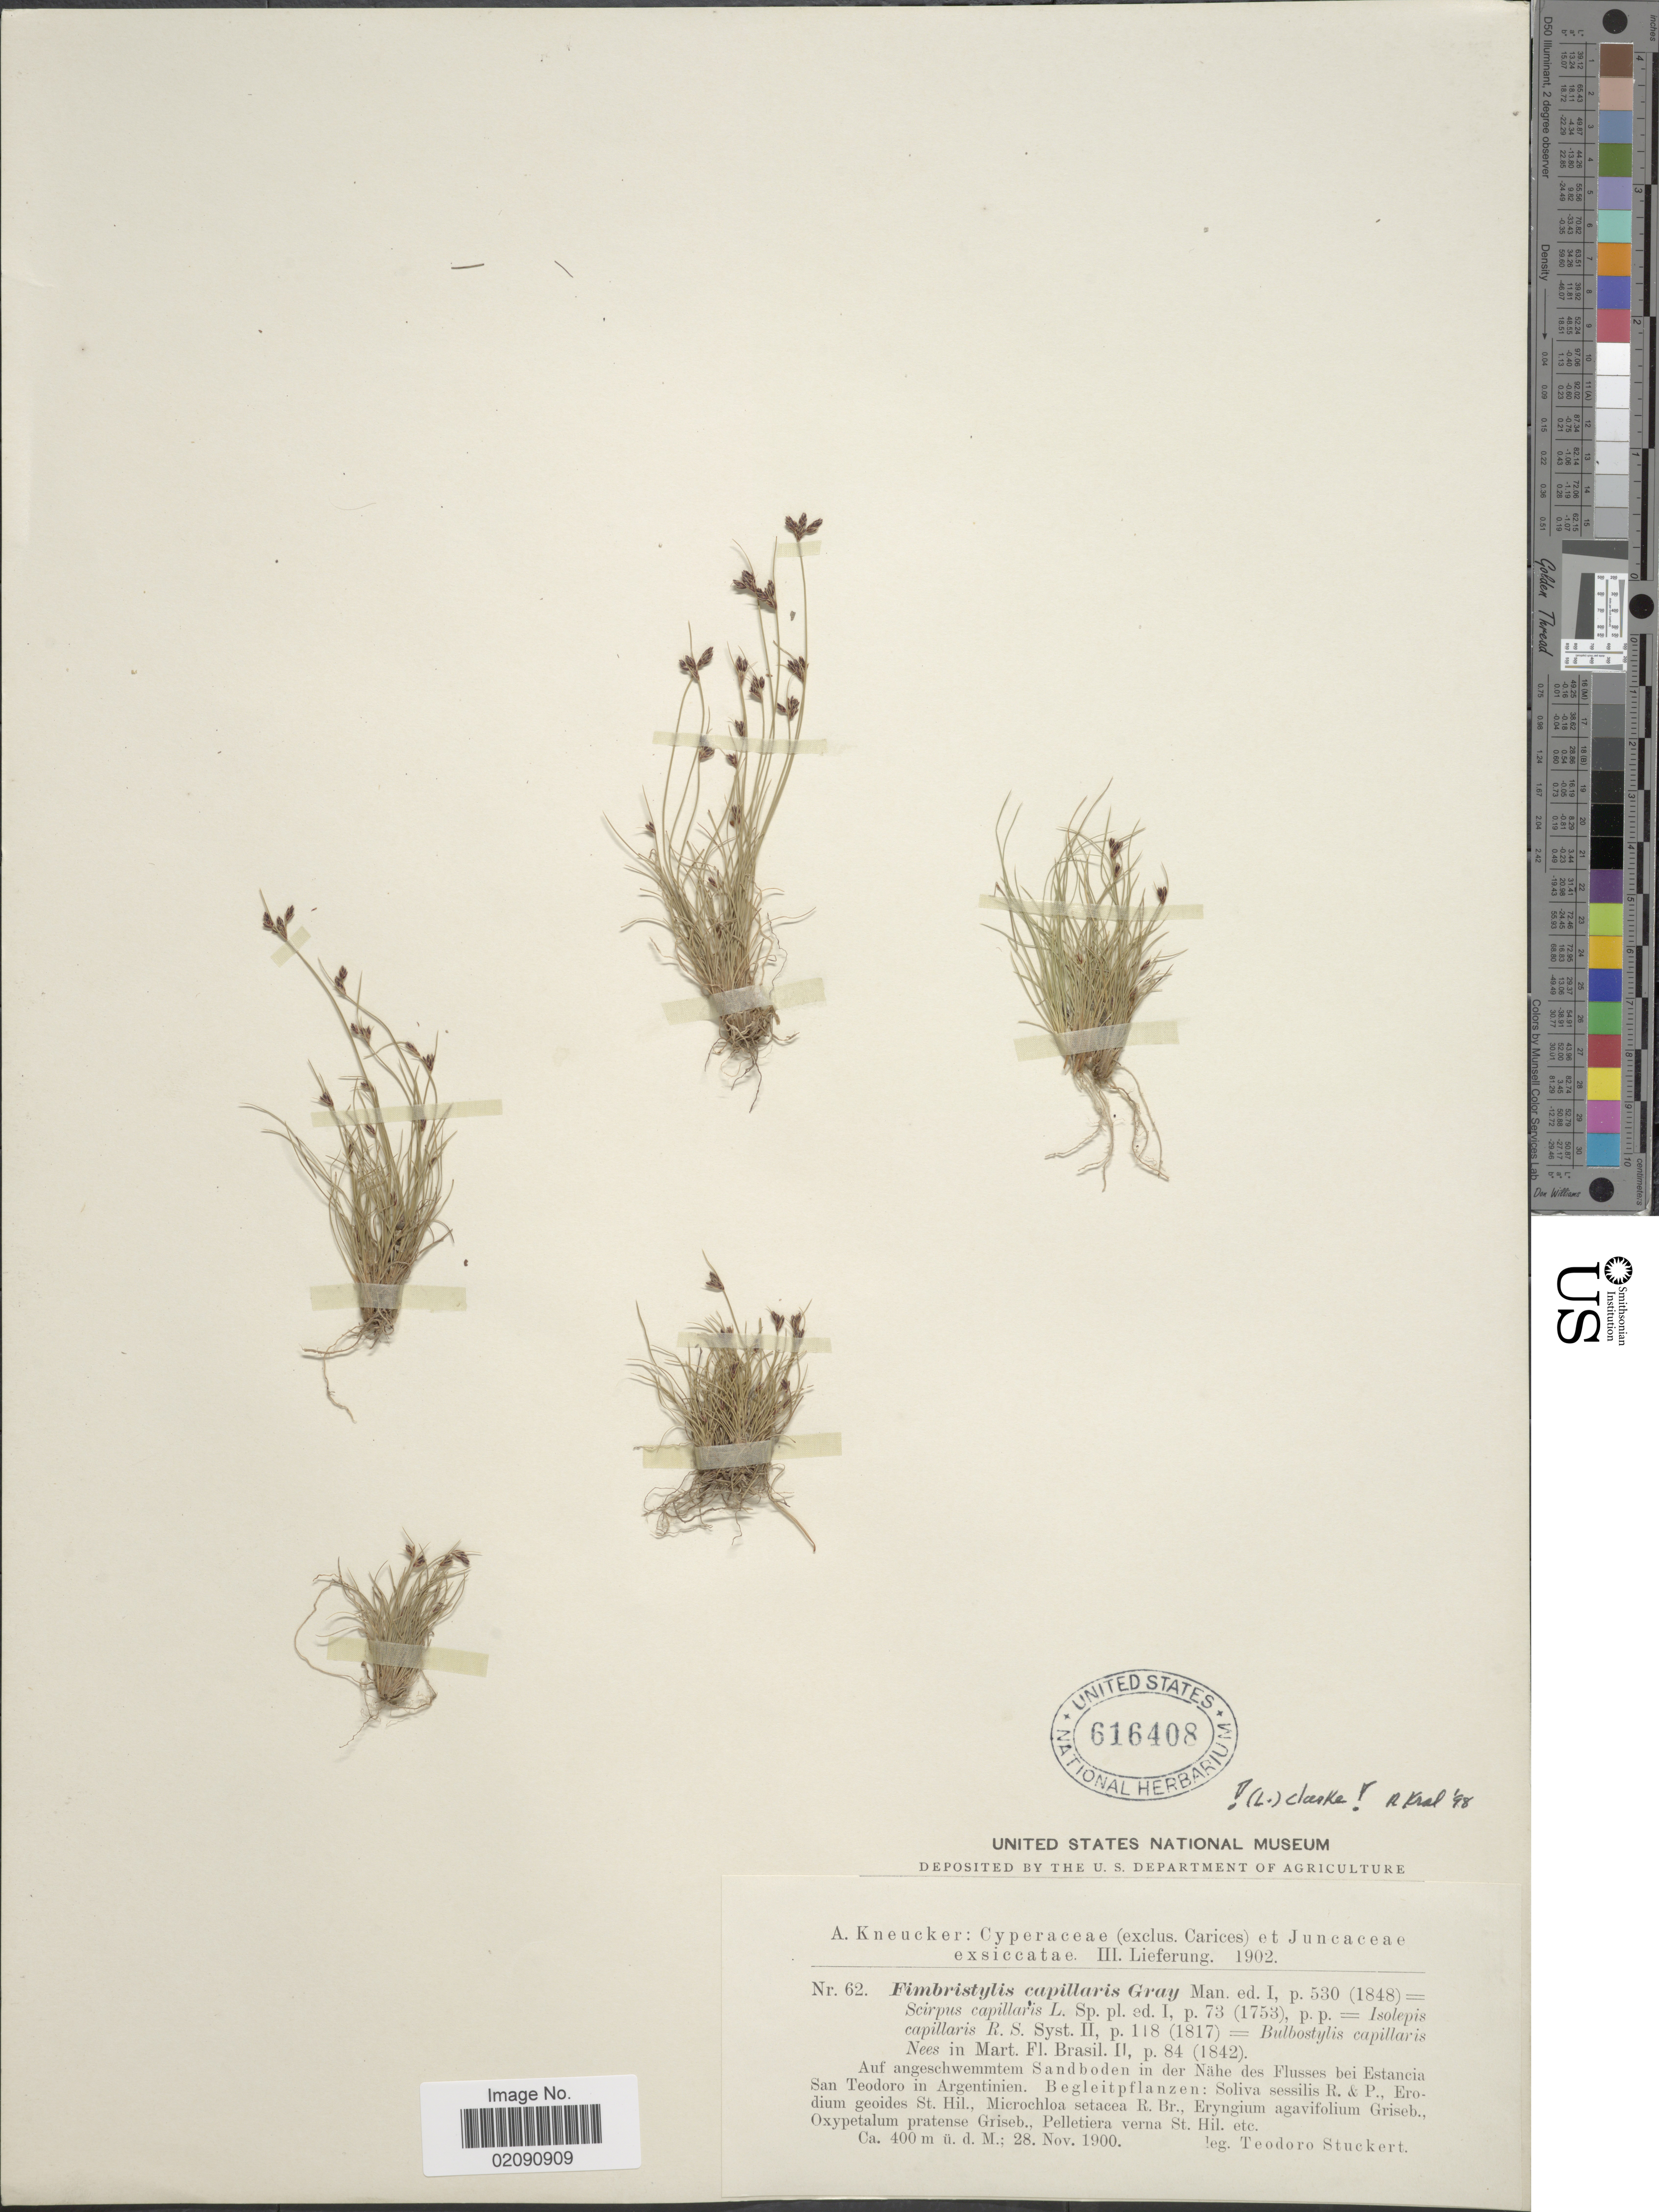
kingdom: Plantae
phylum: Tracheophyta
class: Liliopsida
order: Poales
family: Cyperaceae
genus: Bulbostylis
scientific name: Bulbostylis communis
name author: M. G. López & D.A. Simpson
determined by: Maciel-Silva, J. F.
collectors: T. Stuckert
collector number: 62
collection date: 1900-11-28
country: Argentina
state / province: Cordoba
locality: Auf angeschwemmten Sandboden in der Nahe des Flusses bei Estancia San Teodoro in Argentinien.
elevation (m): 400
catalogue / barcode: US 616408